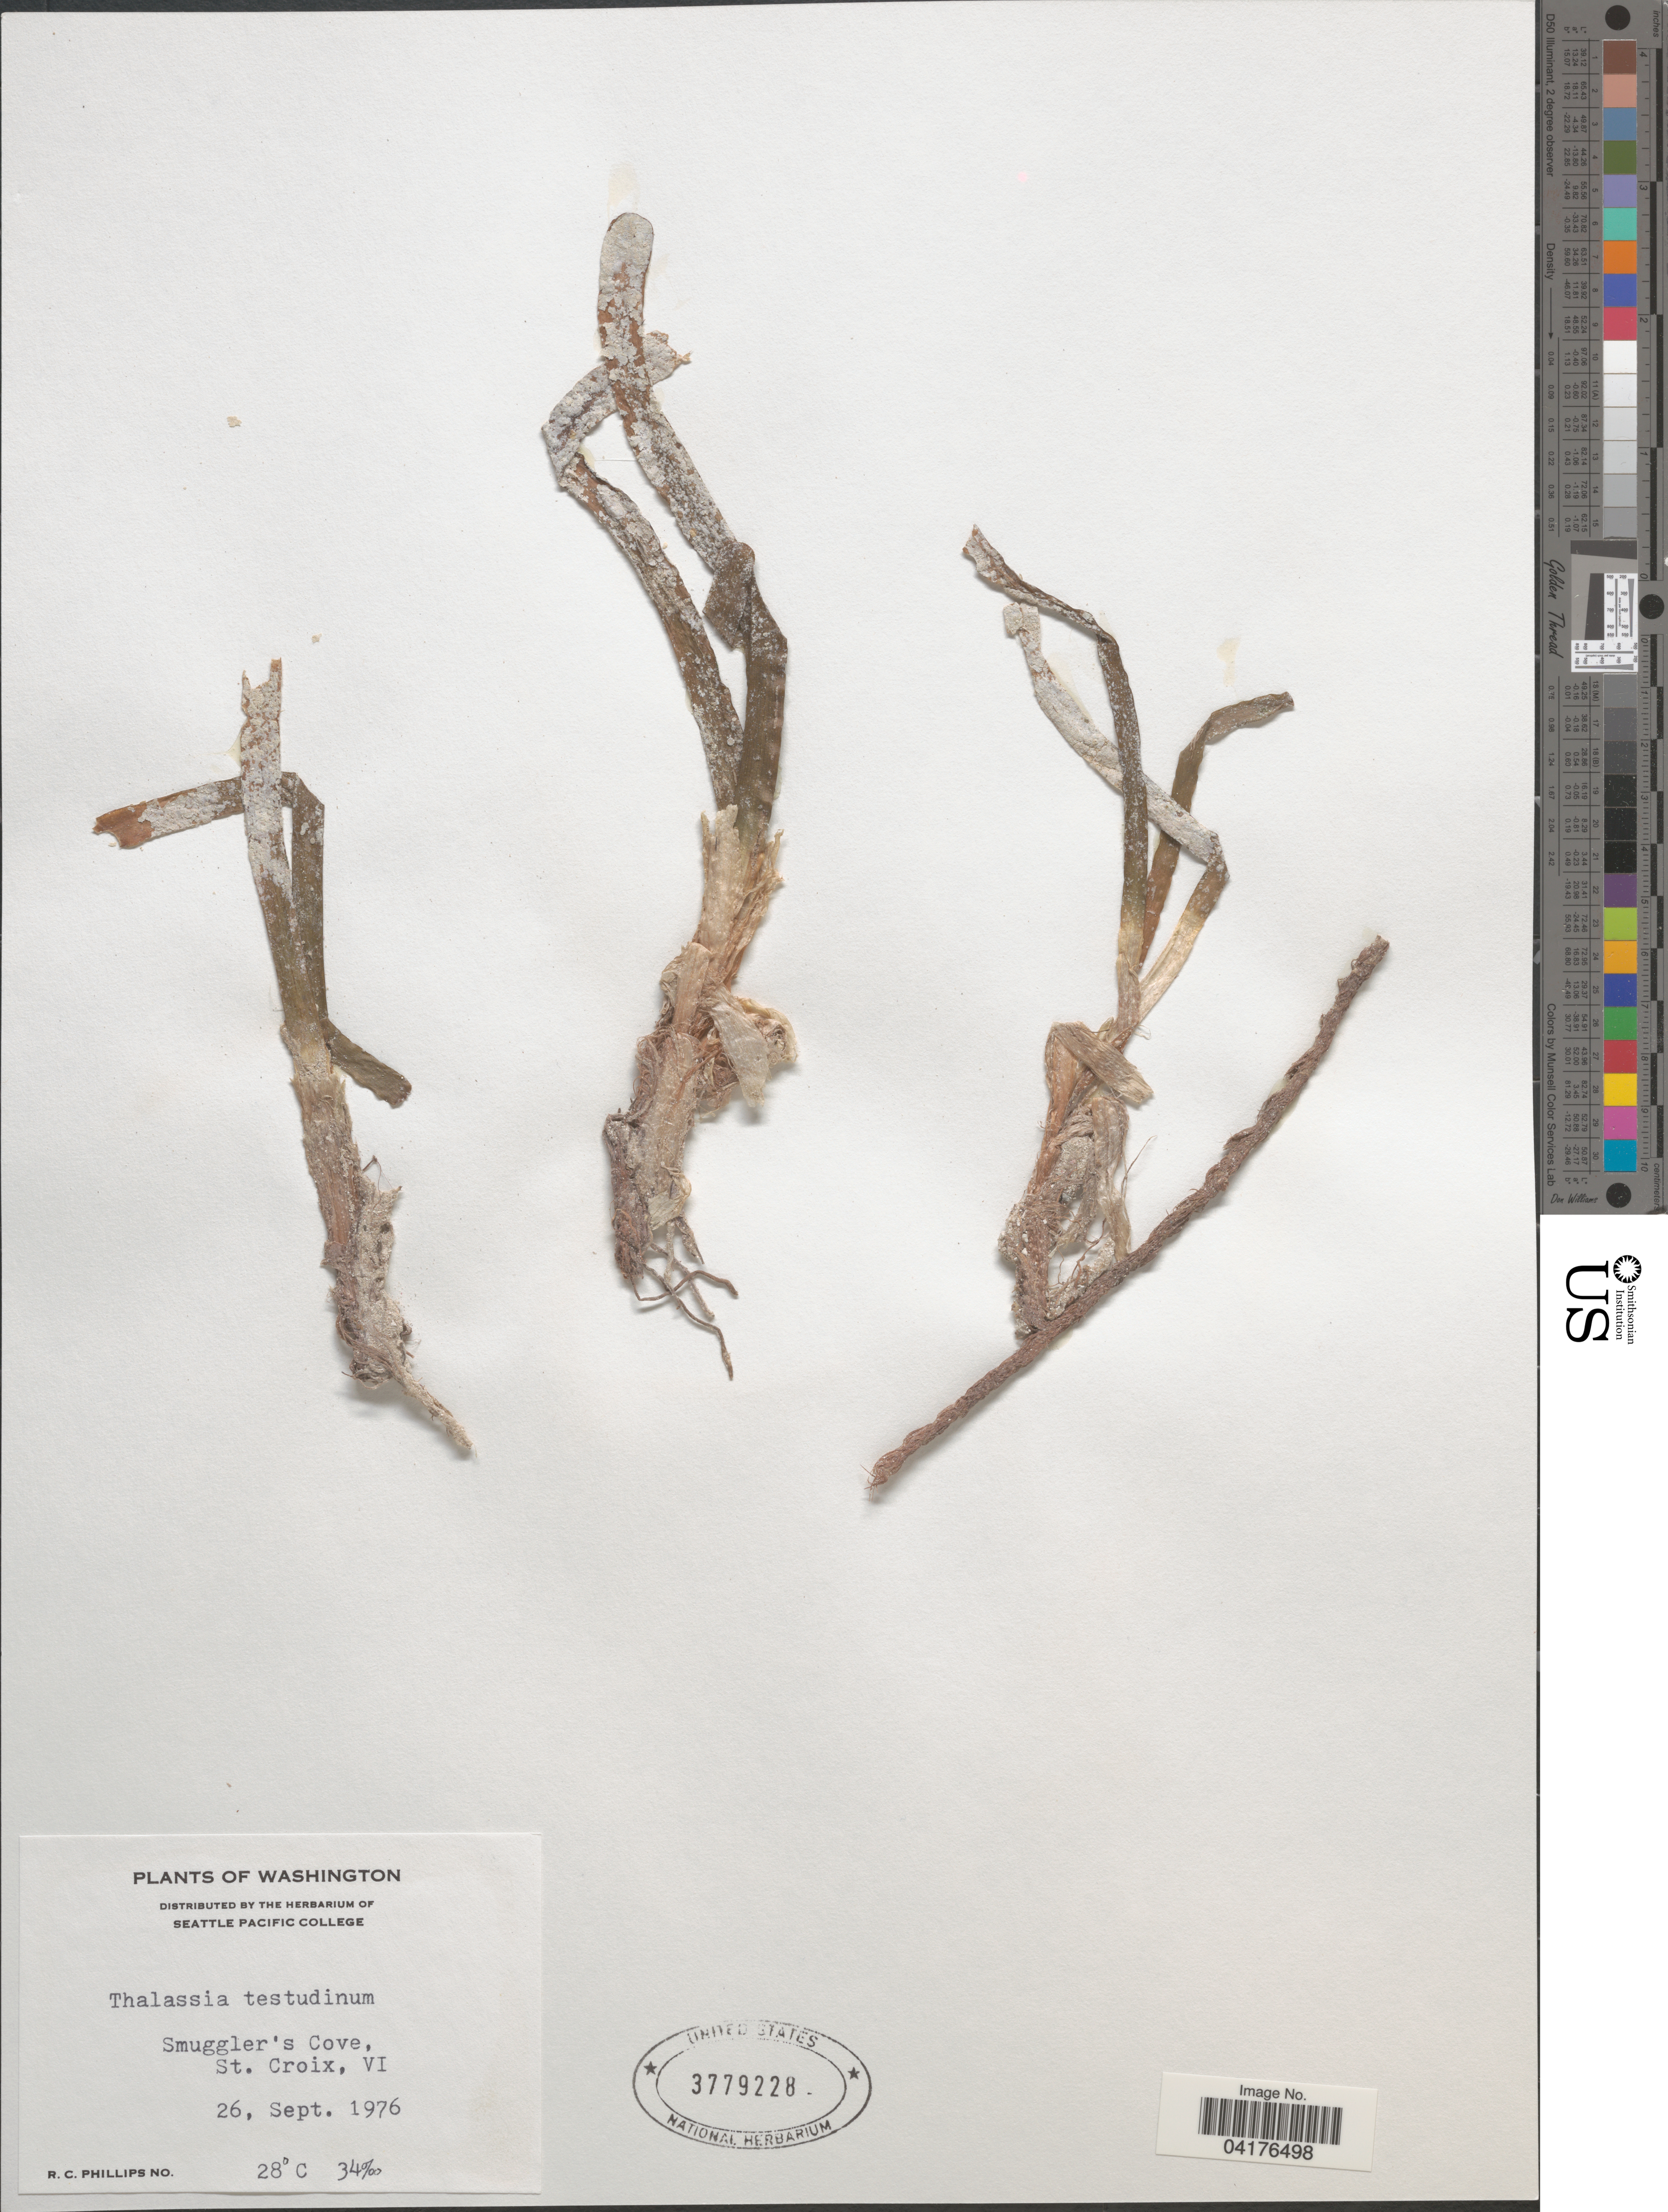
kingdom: Plantae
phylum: Tracheophyta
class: Liliopsida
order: Alismatales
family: Hydrocharitaceae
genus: Thalassia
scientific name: Thalassia testudinum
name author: Banks & Sol. ex K.D. Koenig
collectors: R. C. Phillips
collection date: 1976-09-26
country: U.S. Virgin Islands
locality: Smuggler's Cove, St. Croix, VI.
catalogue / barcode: US 3779228